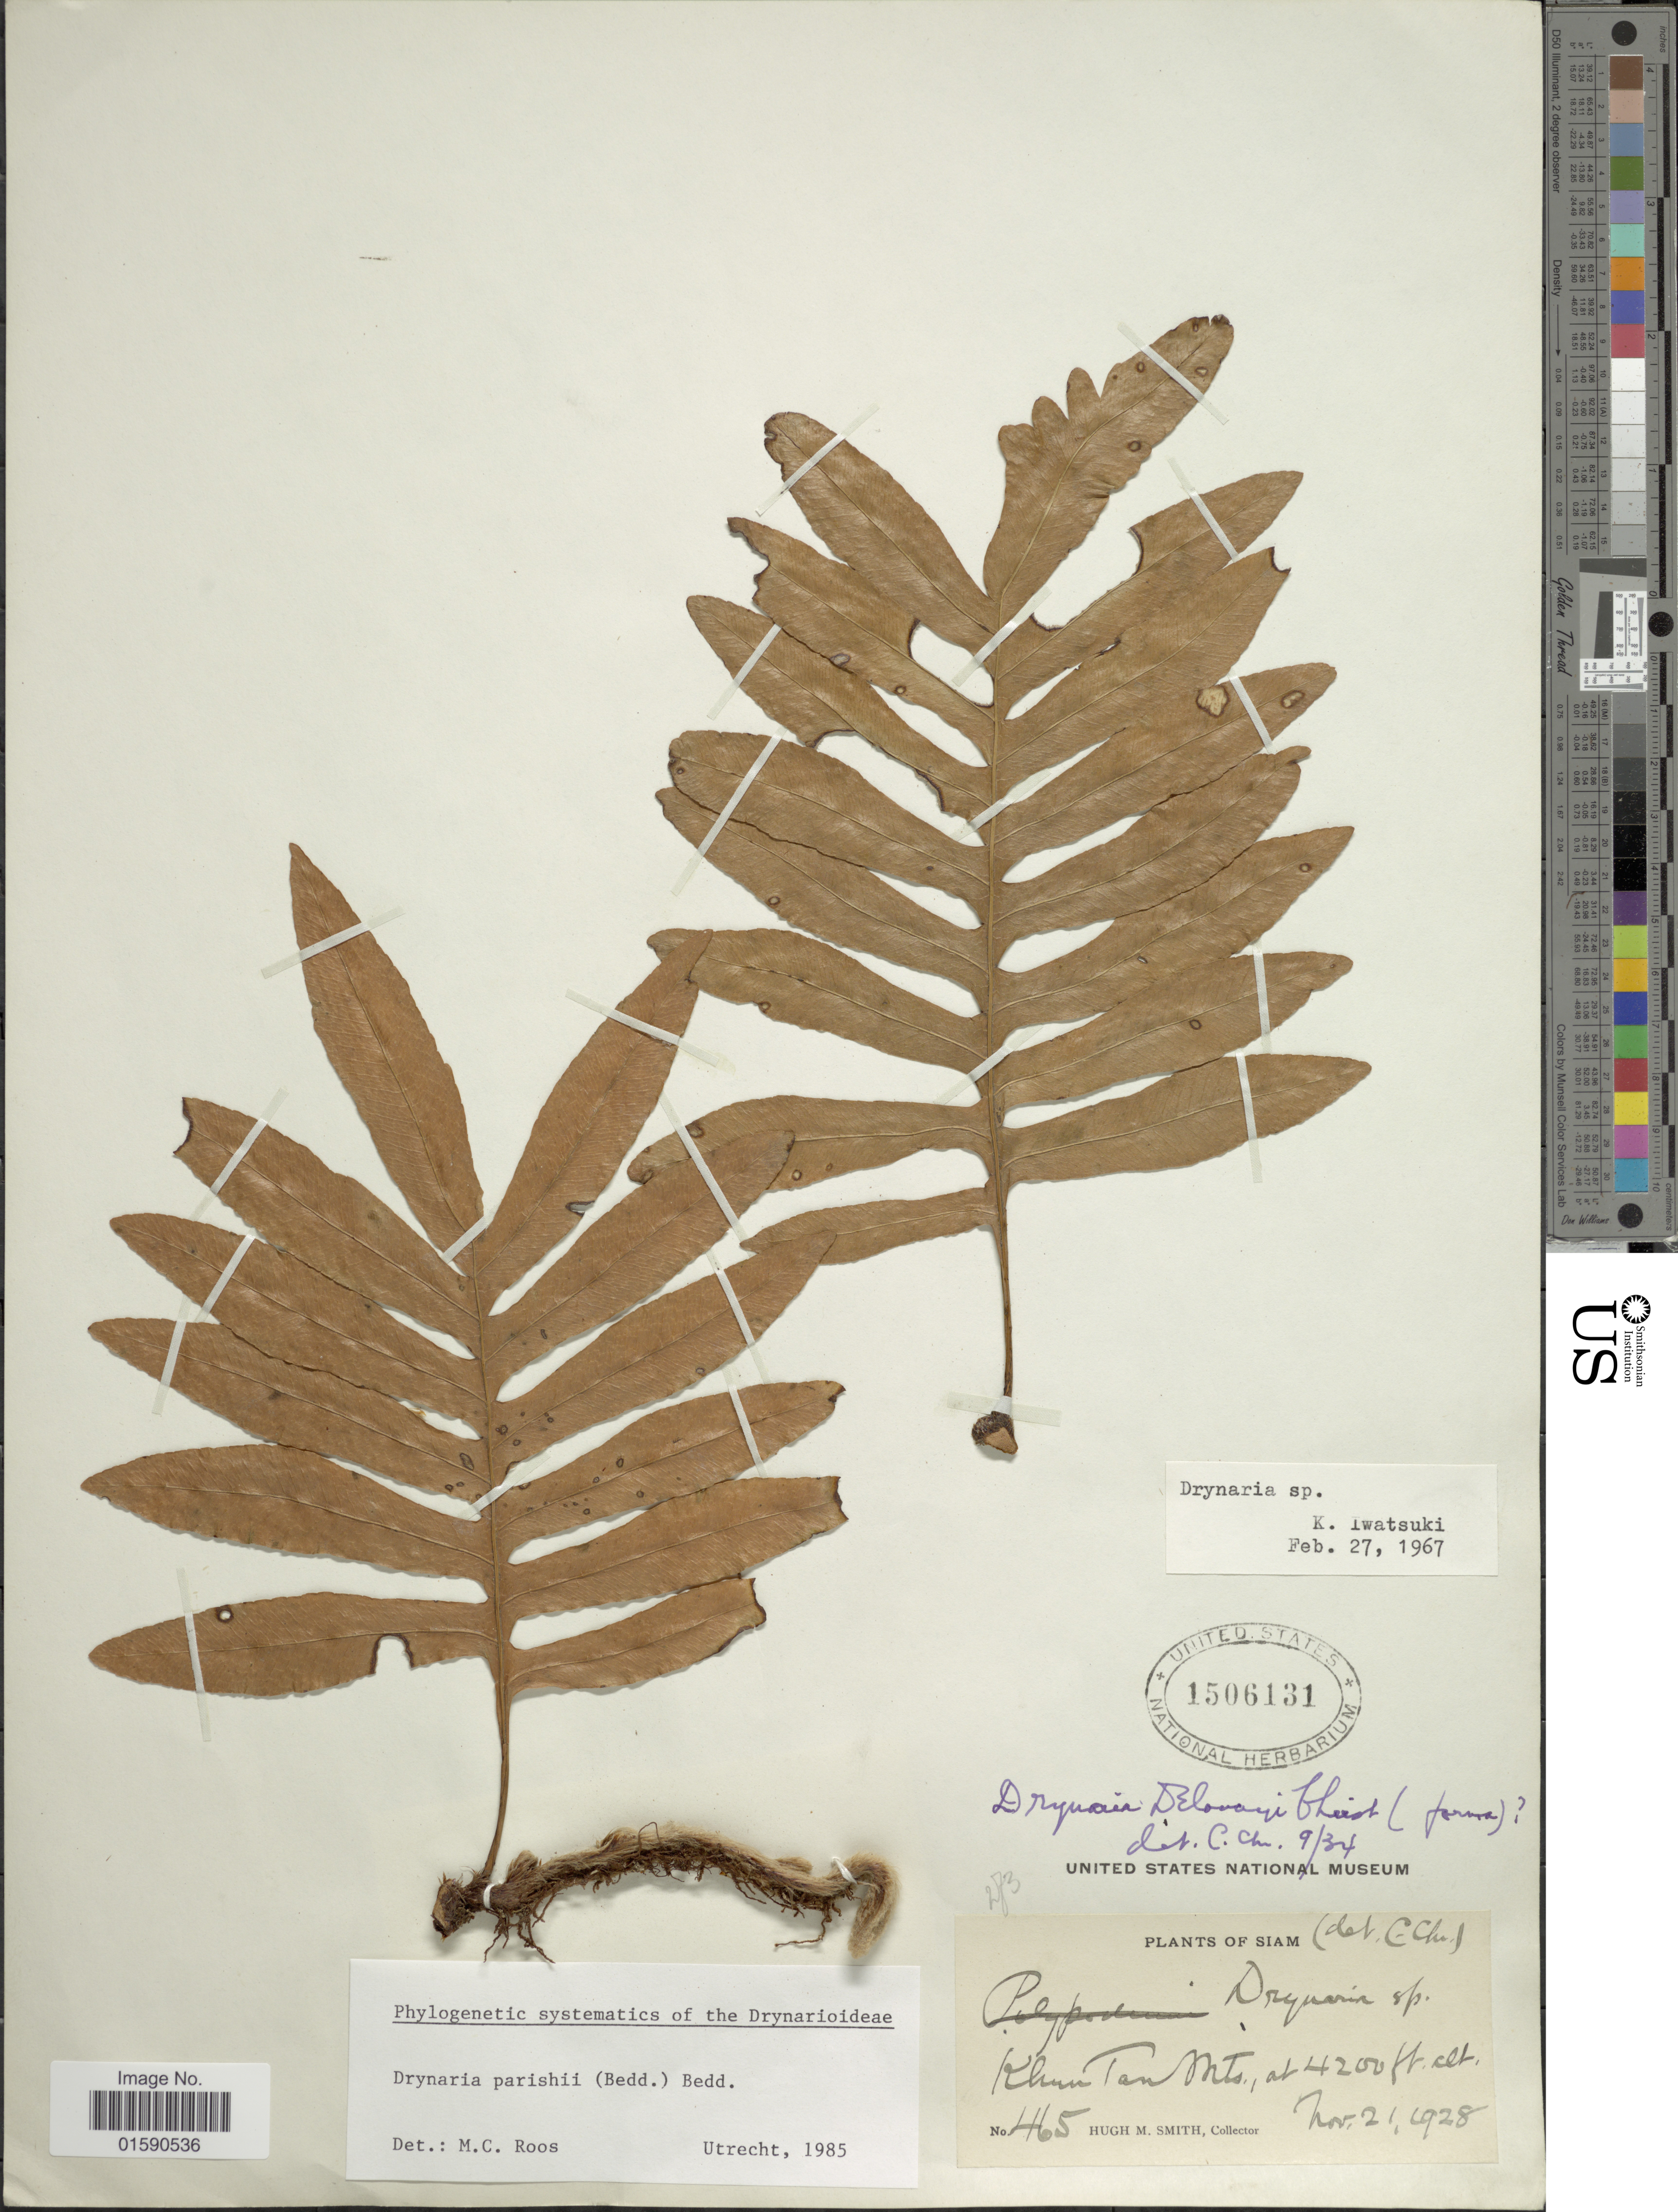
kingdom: Plantae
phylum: Tracheophyta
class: Polypodiopsida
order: Polypodiales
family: Polypodiaceae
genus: Drynaria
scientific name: Drynaria parishii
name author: (Bedd.) Bedd.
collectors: H. M. Smith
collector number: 465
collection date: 1928-11-21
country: Thailand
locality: Siam, Khum Tan Mts.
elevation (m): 1280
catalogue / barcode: US 1506131